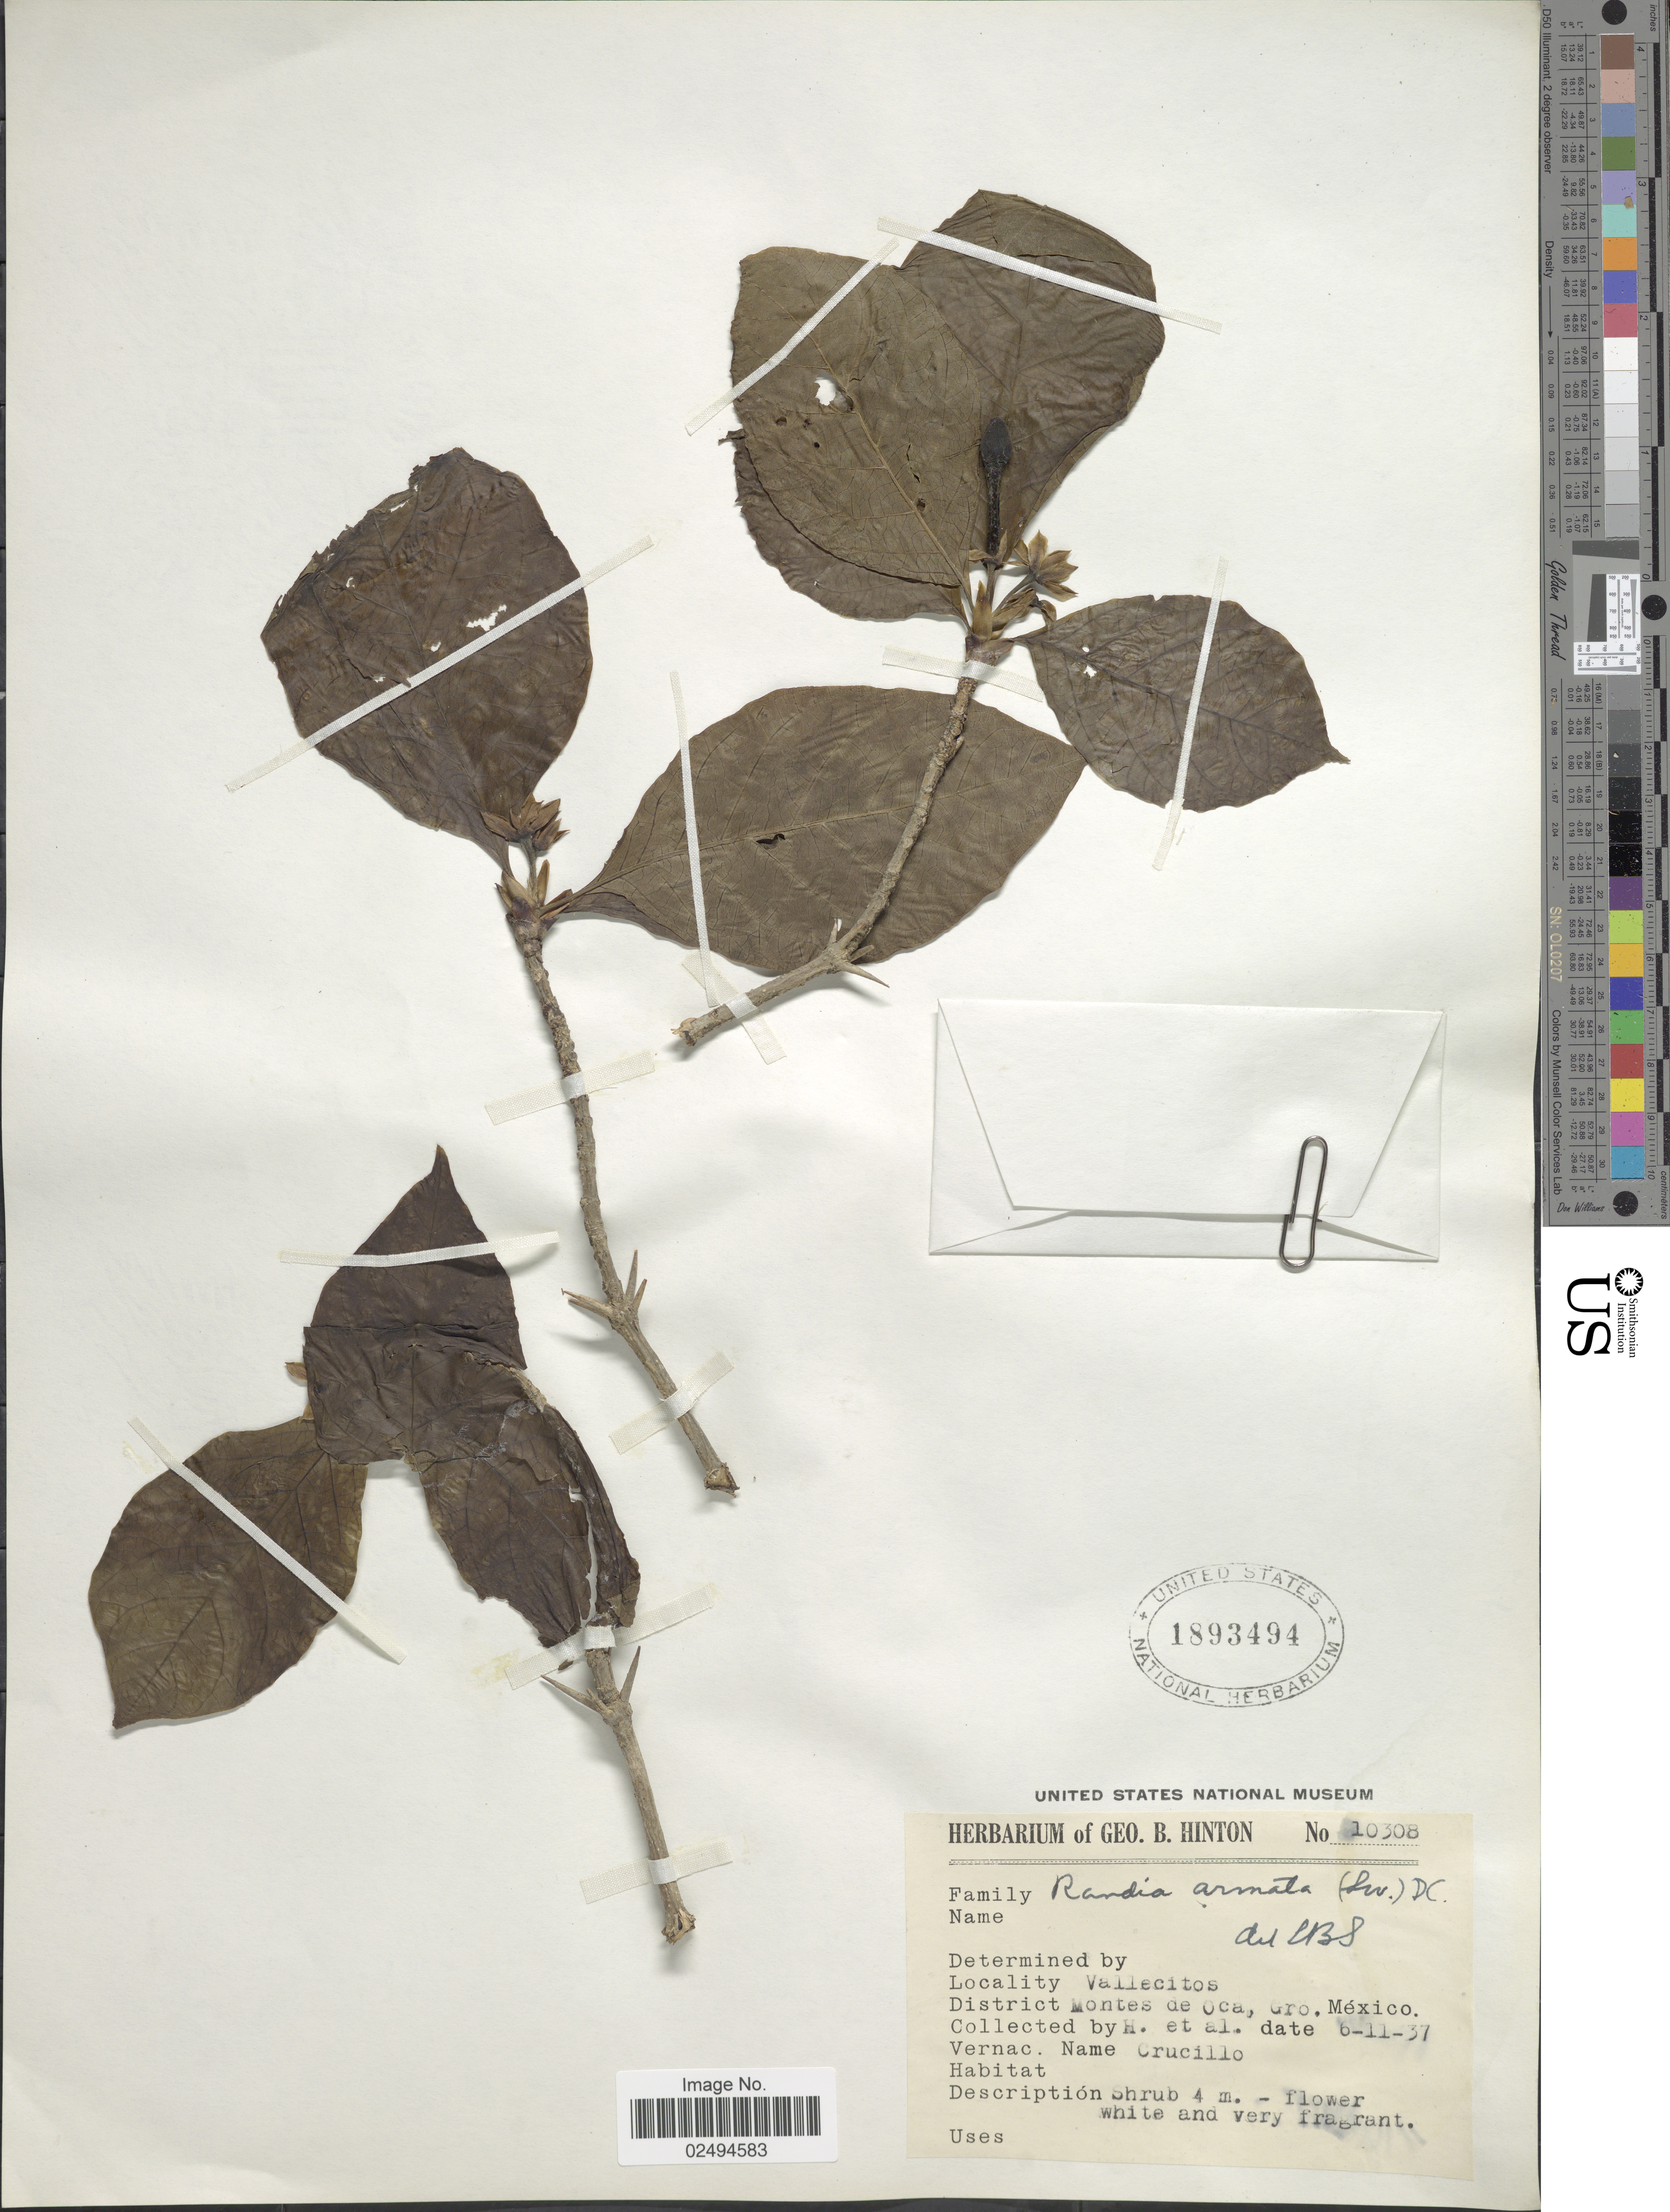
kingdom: Plantae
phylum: Tracheophyta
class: Magnoliopsida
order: Gentianales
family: Rubiaceae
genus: Randia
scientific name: Randia armata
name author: (Sw.) DC.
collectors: G. B. Hinton & et al.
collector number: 10308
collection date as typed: Transcribed d/m/y: 6/11/37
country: Mexico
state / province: Guerrero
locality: Vallecitos. District Montes de Oca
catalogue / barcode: US 1893494